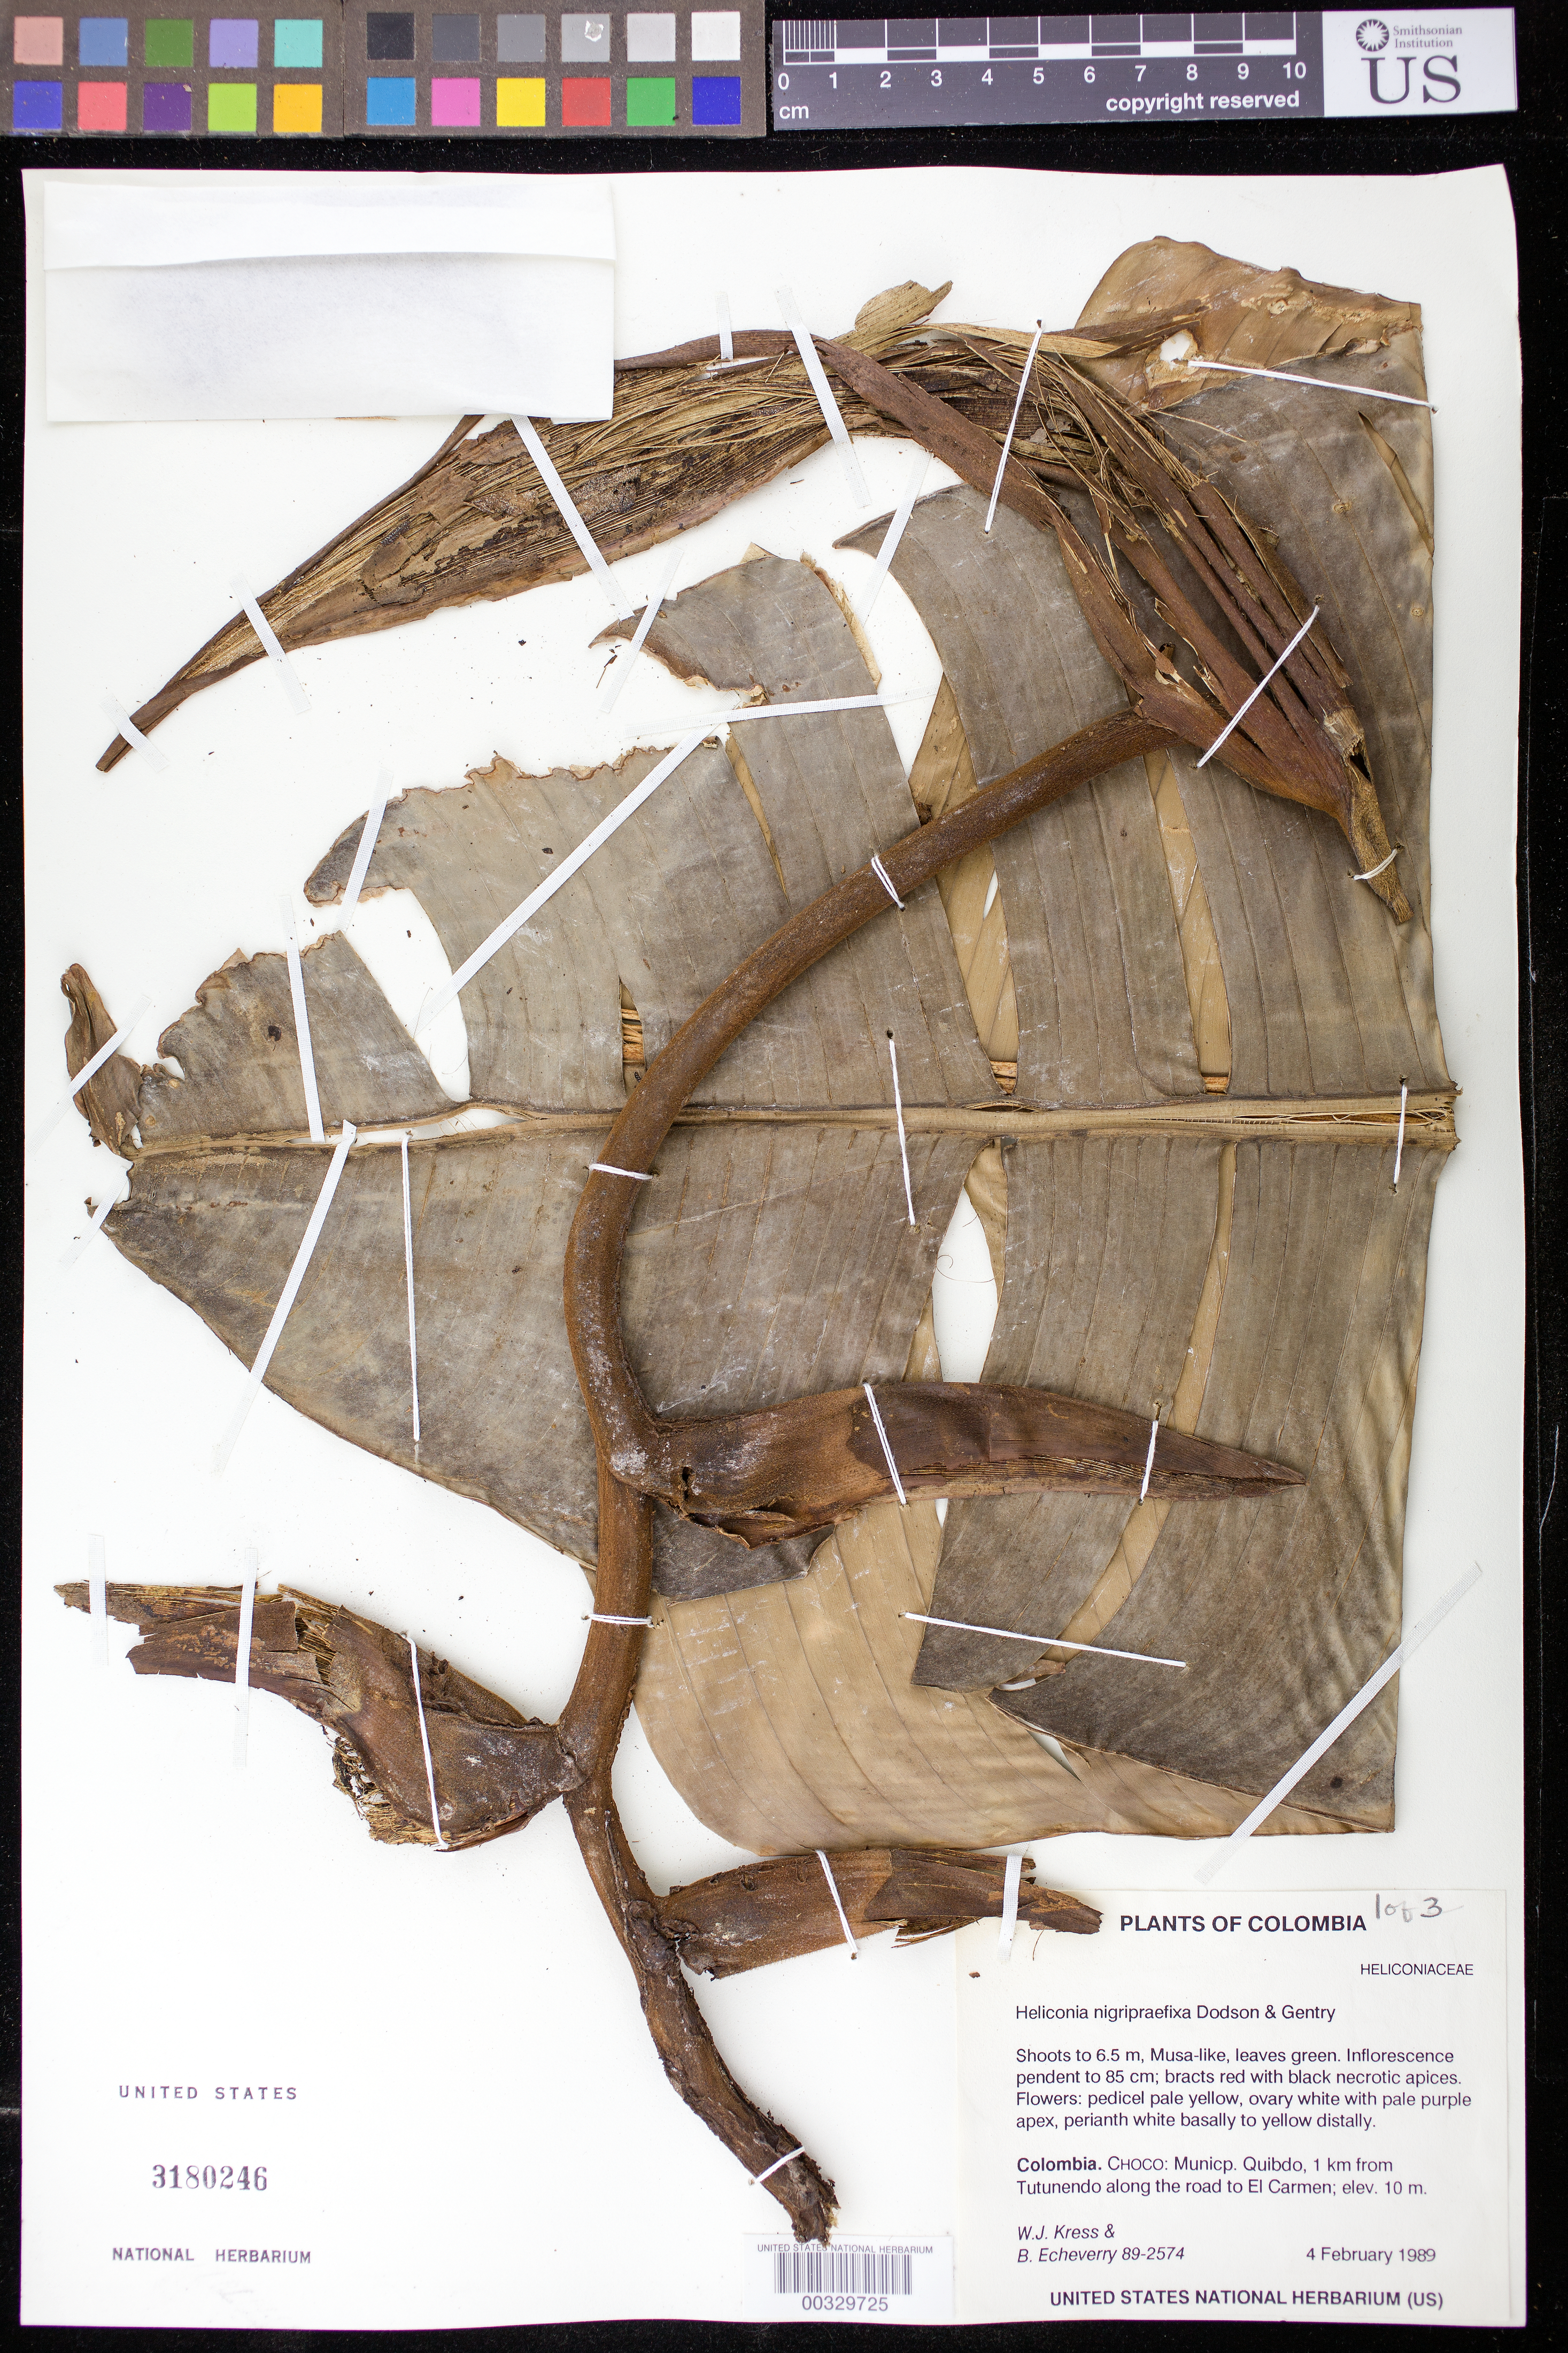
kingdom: Plantae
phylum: Tracheophyta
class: Liliopsida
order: Zingiberales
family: Heliconiaceae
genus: Heliconia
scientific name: Heliconia nigripraefixa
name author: Dodson & Gentry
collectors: W. J. Kress & B. Echeverry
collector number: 89-2574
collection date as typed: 04 Feb 1989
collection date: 1989-02-04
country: Colombia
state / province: Chocó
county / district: Quibdó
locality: Mun of Quibdo, 1 km from TutUnendo along road to el Carmen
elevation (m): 10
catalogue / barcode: US 3180246